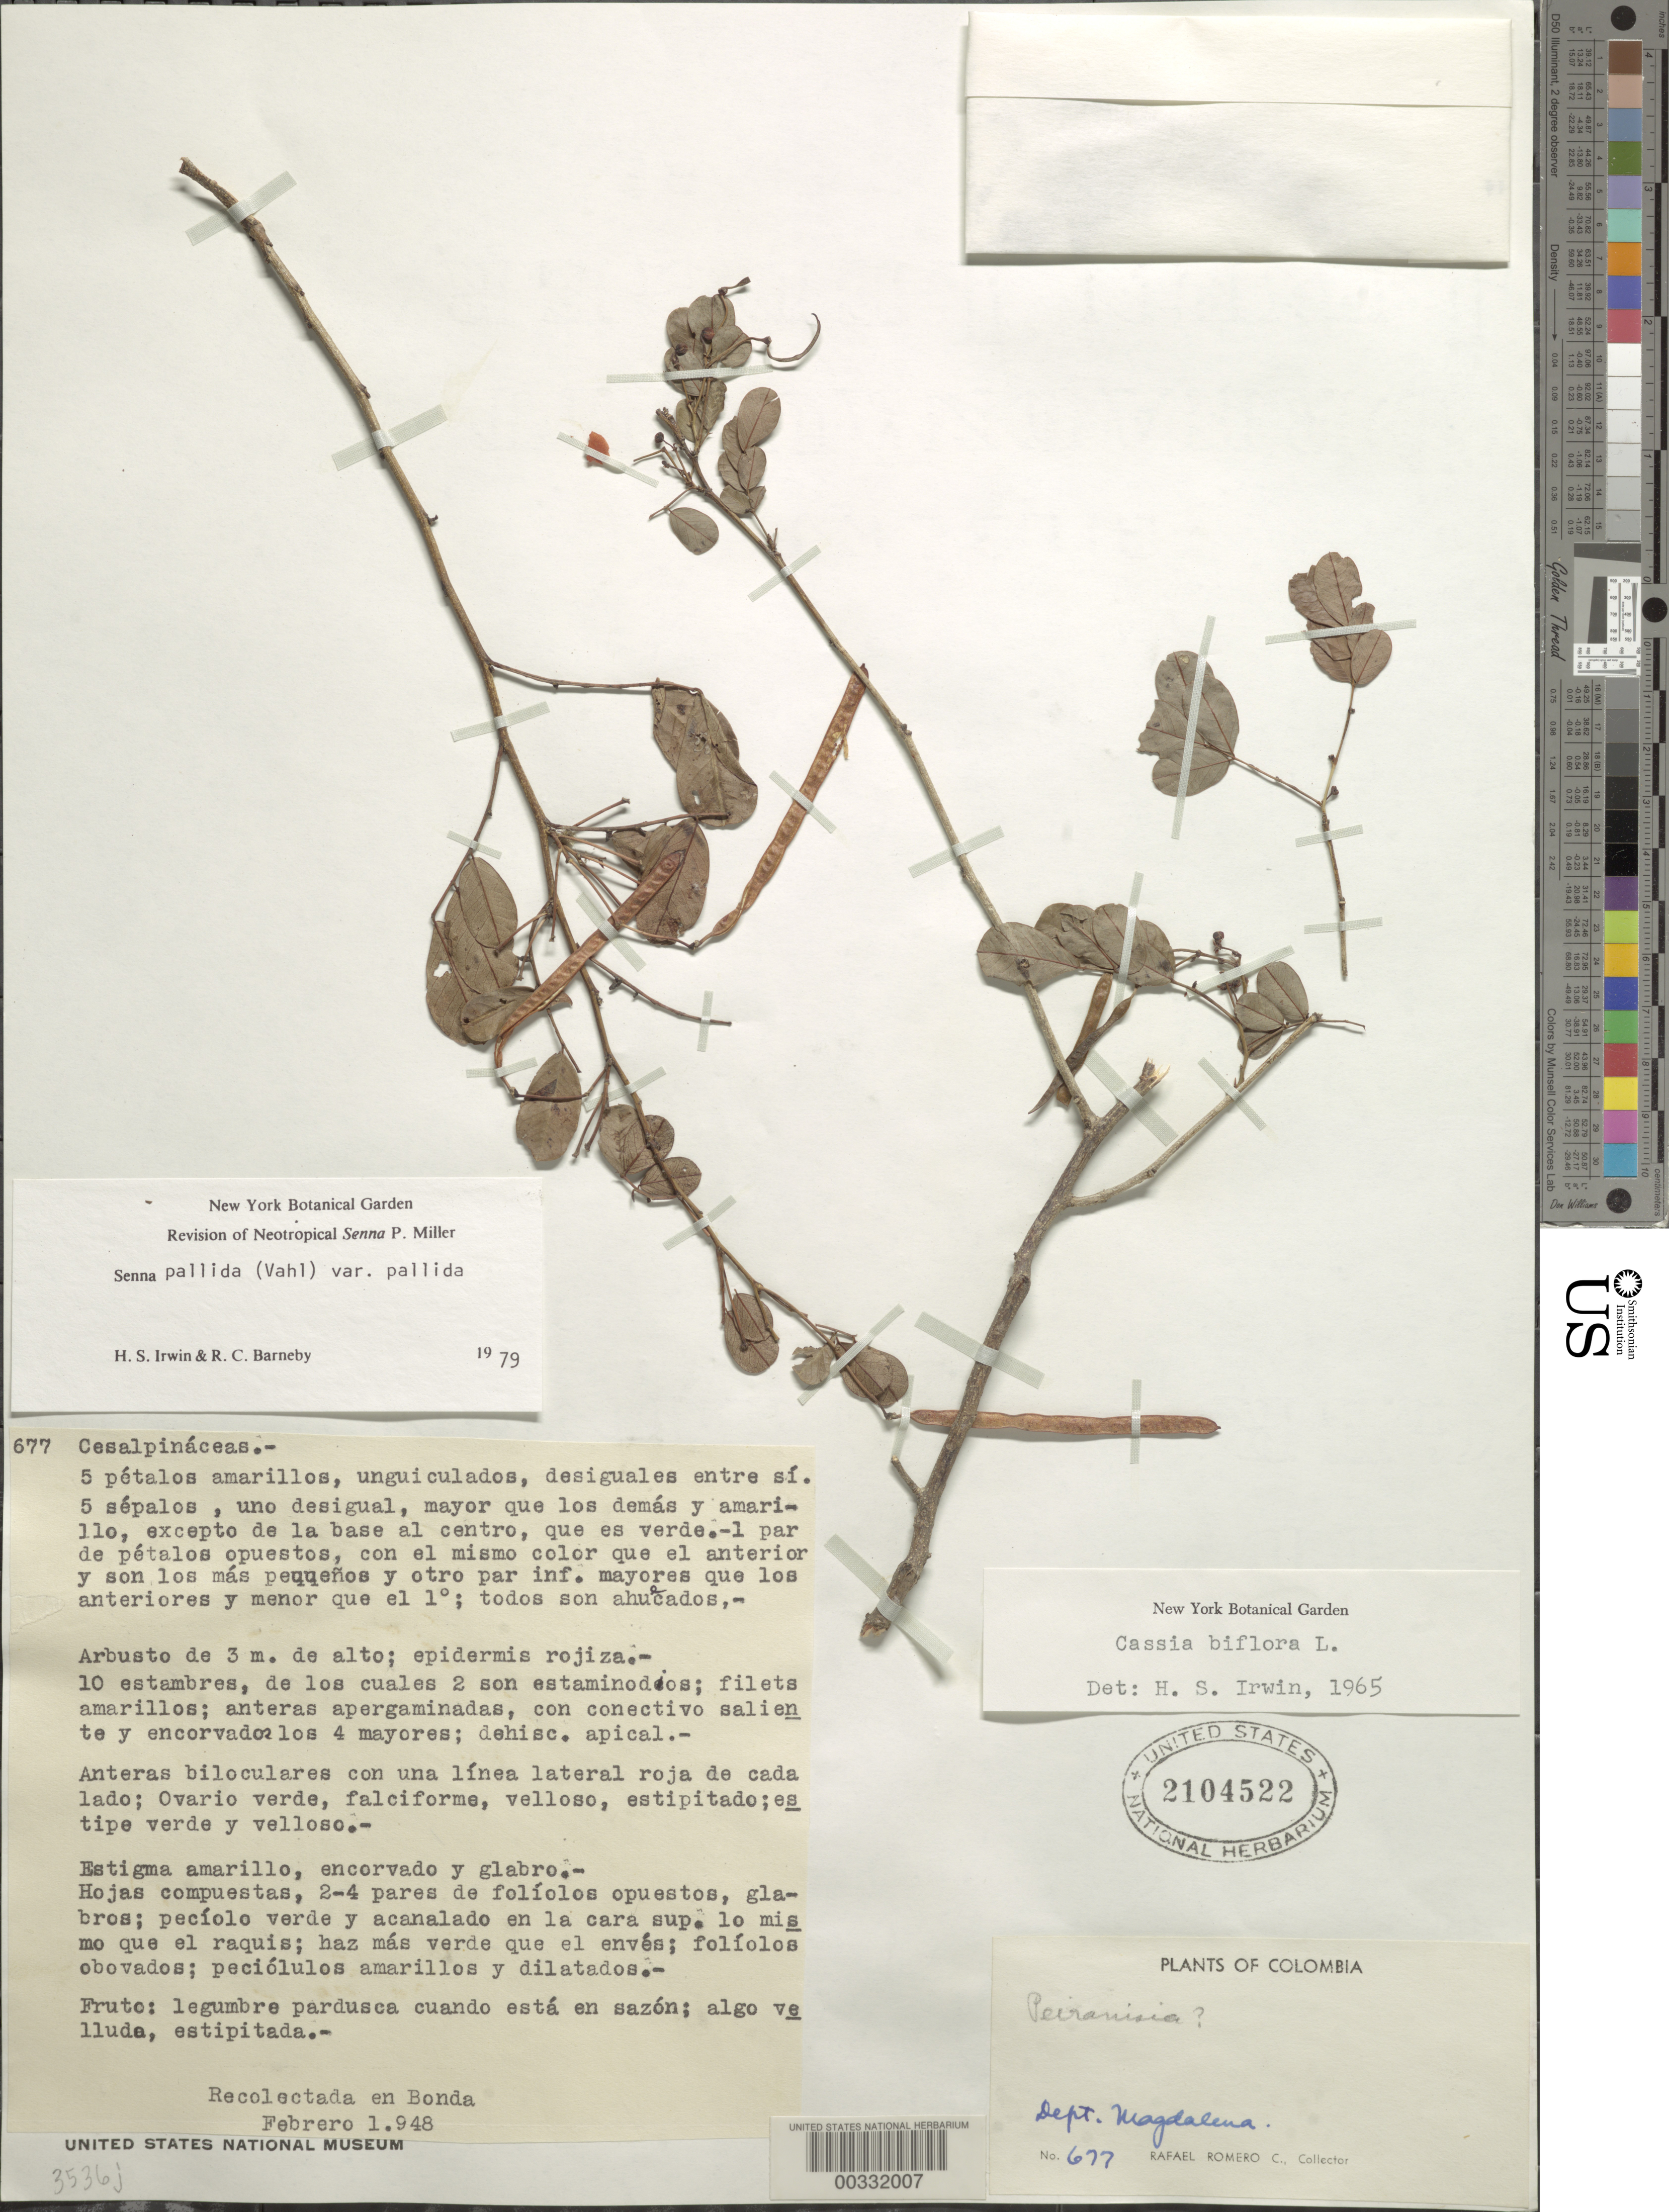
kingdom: Plantae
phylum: Tracheophyta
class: Magnoliopsida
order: Fabales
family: Fabaceae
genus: Senna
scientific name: Senna pallida var. pallida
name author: (Vahl) H.S. Irwin & Barneby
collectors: R. Romero Castañeda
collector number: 677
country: Colombia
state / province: Magdalena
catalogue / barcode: US 2104522